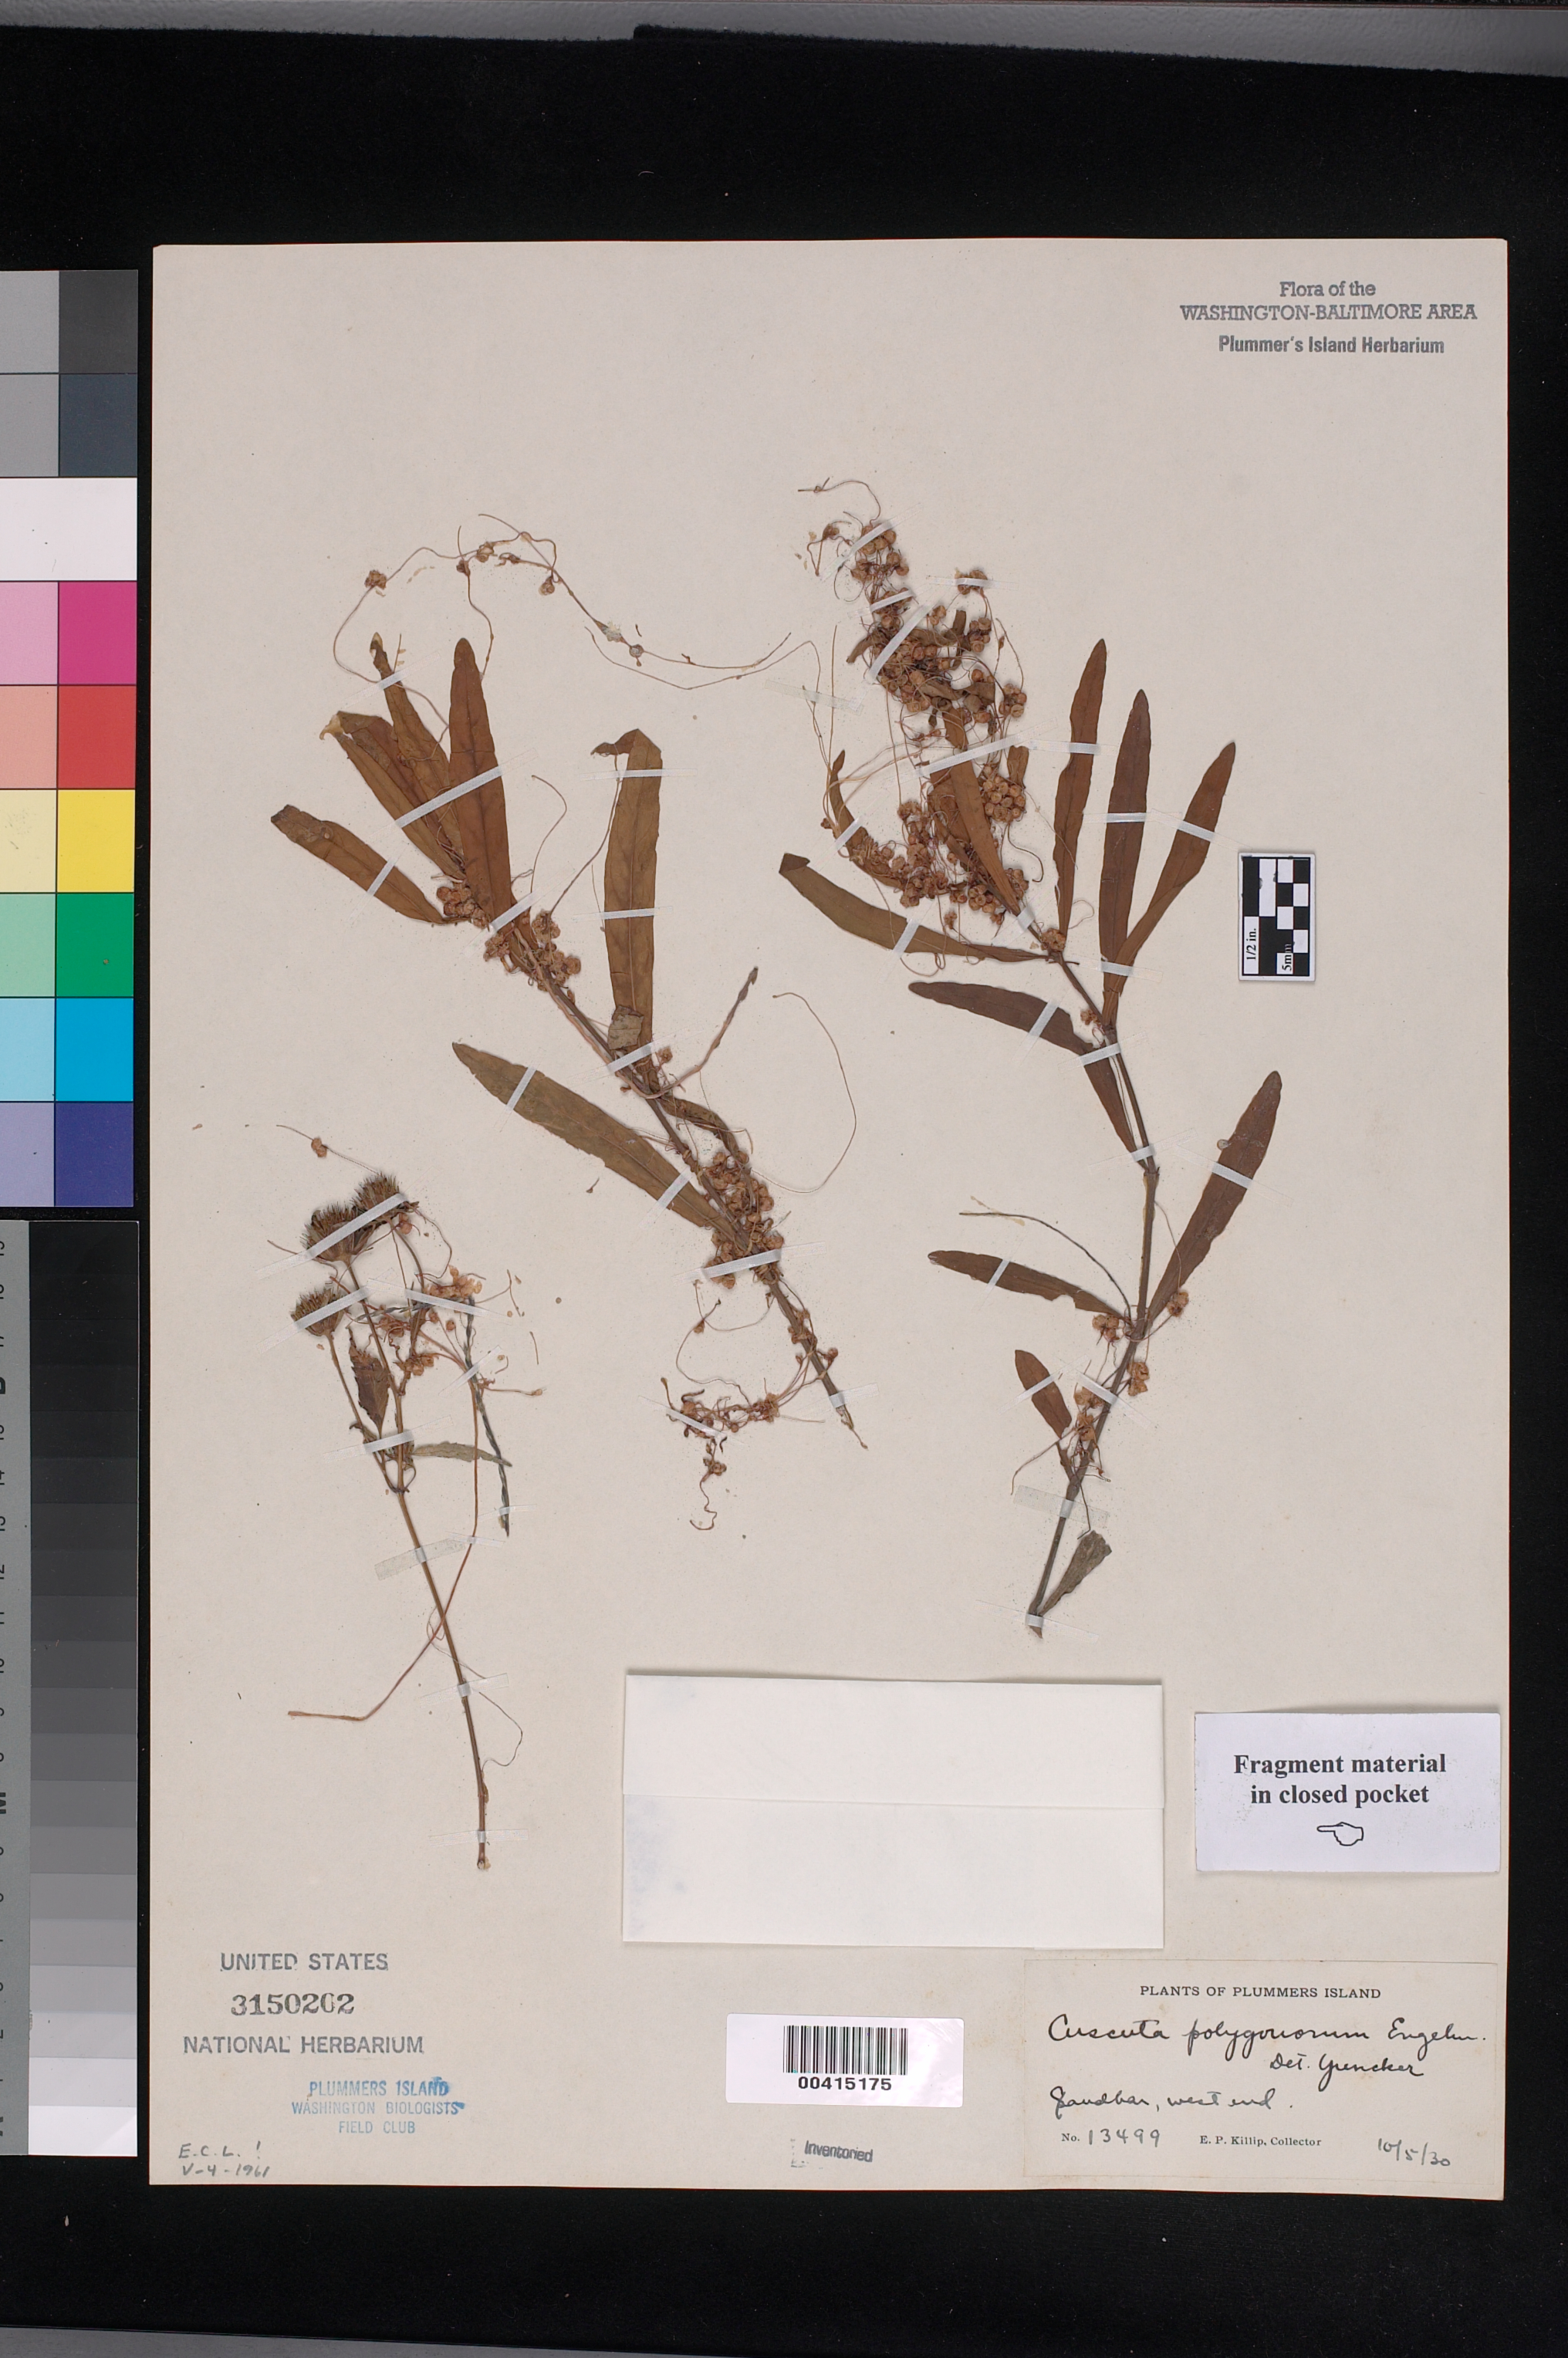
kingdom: Plantae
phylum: Tracheophyta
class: Magnoliopsida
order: Solanales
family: Convolvulaceae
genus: Cuscuta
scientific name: Cuscuta polygonorum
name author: Engelm.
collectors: E. P. Killip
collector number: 13499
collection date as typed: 05 Oct 1930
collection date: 1930-10-05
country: United States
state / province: Maryland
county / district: Montgomery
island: Plummers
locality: Plummer's Island; sandbar, west end C. & O. Canal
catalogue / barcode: US 3150202